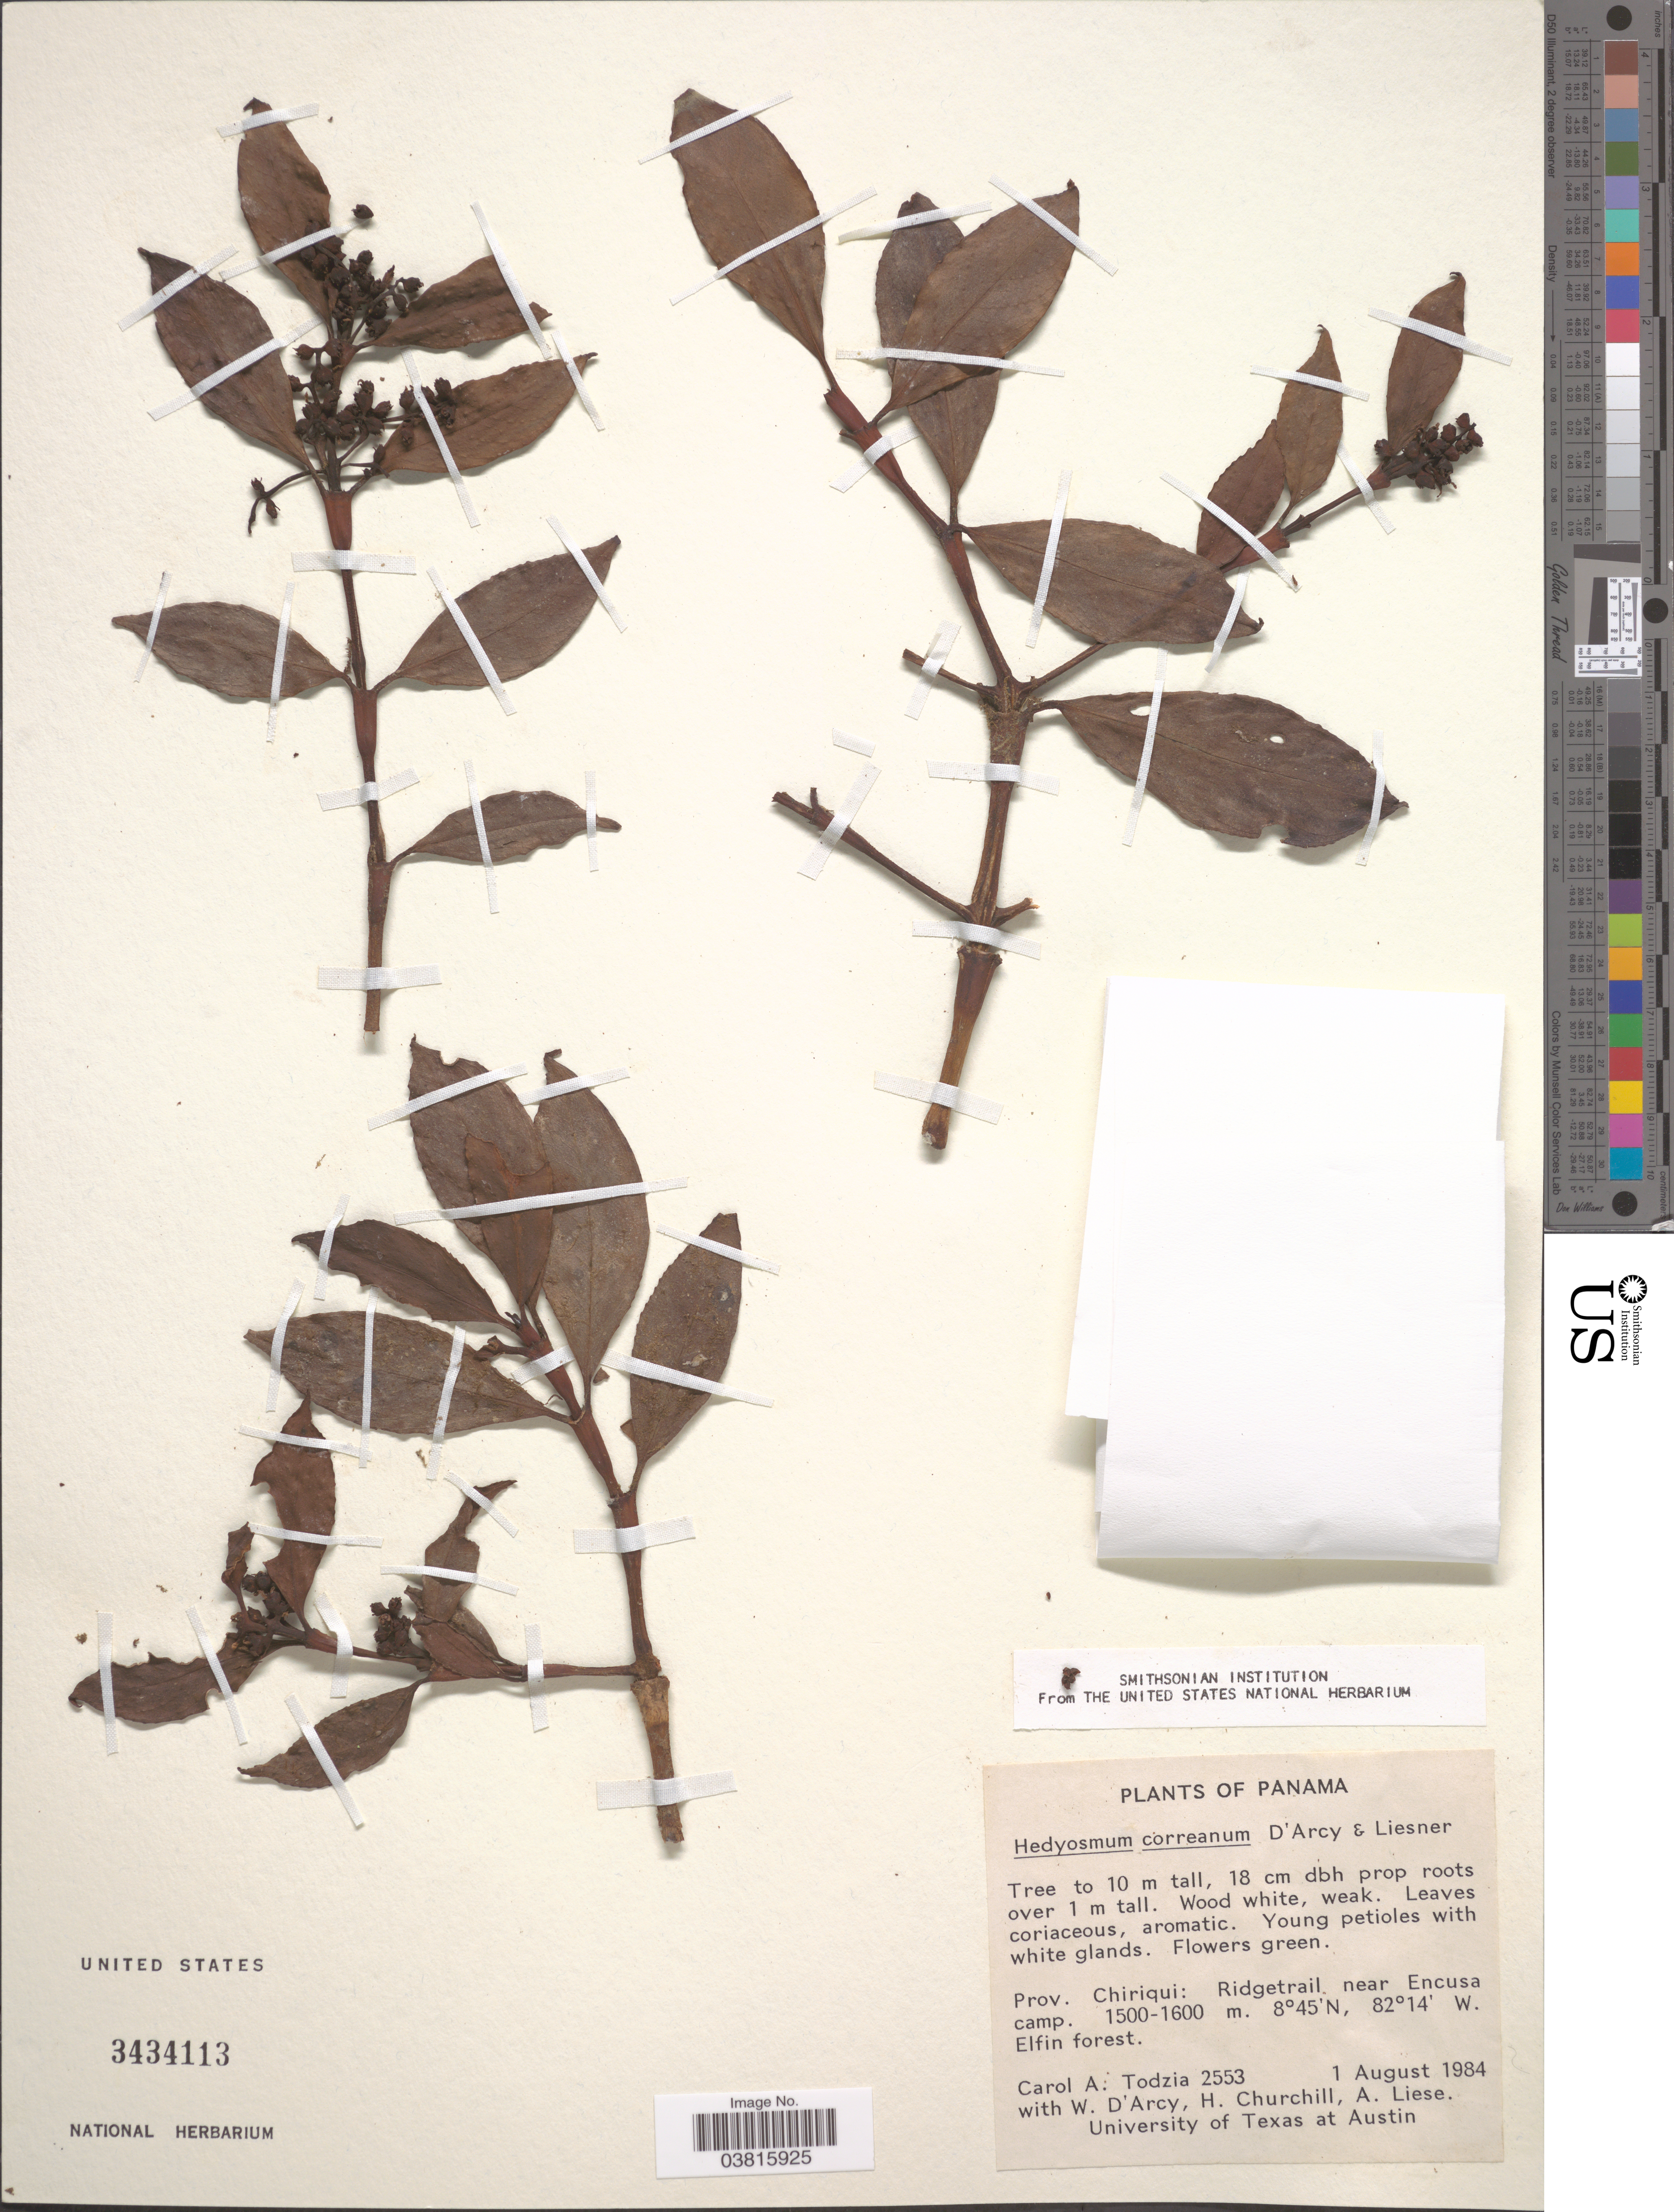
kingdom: Plantae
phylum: Tracheophyta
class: Magnoliopsida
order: Chloranthales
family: Chloranthaceae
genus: Hedyosmum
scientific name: Hedyosmum correanum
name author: D'Arcy & Liesner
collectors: C. A. Todzia, W. G. D'Arcy, H. Churchill & A. Liese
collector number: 2553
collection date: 1984-08-01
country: Panama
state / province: Chiriqui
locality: Ridgetrail near Encusa camp.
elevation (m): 1500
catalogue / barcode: US 3434113